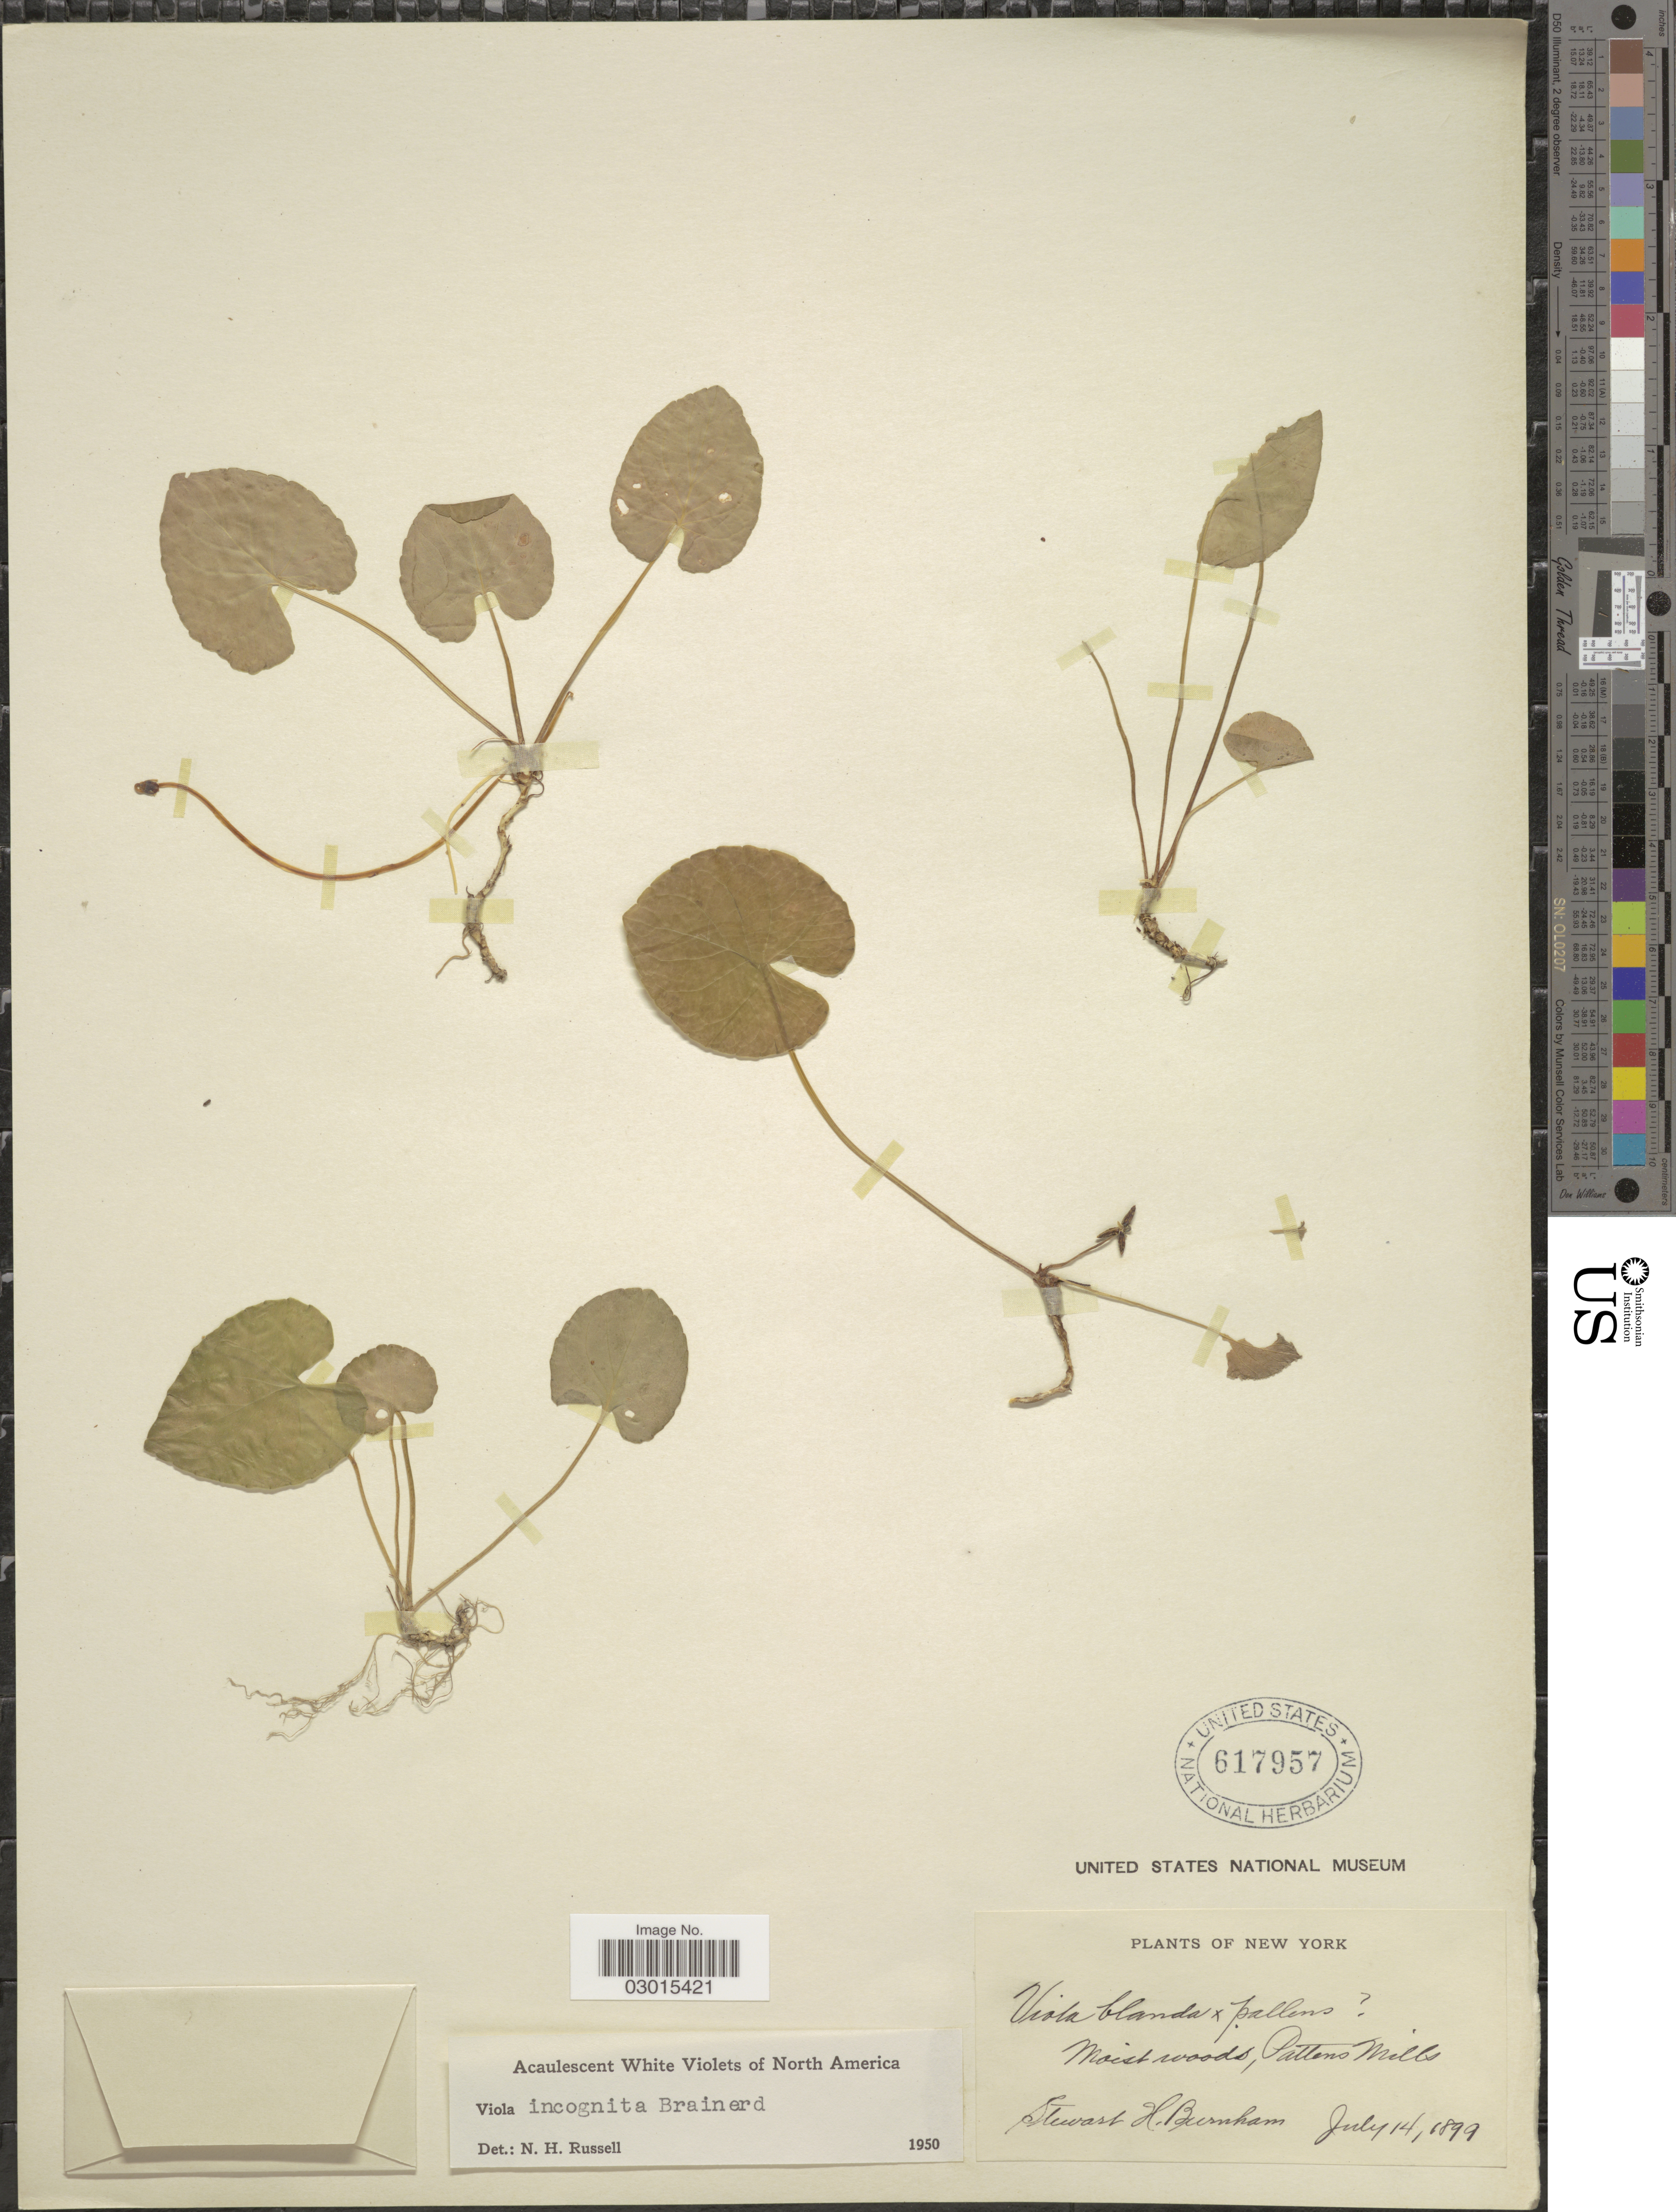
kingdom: Plantae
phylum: Tracheophyta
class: Magnoliopsida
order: Malpighiales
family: Violaceae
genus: Viola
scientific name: Viola incognita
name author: Brainerd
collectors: S. Burnham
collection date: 1899-07-14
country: United States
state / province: New York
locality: Pattens Mills.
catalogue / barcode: US 617957